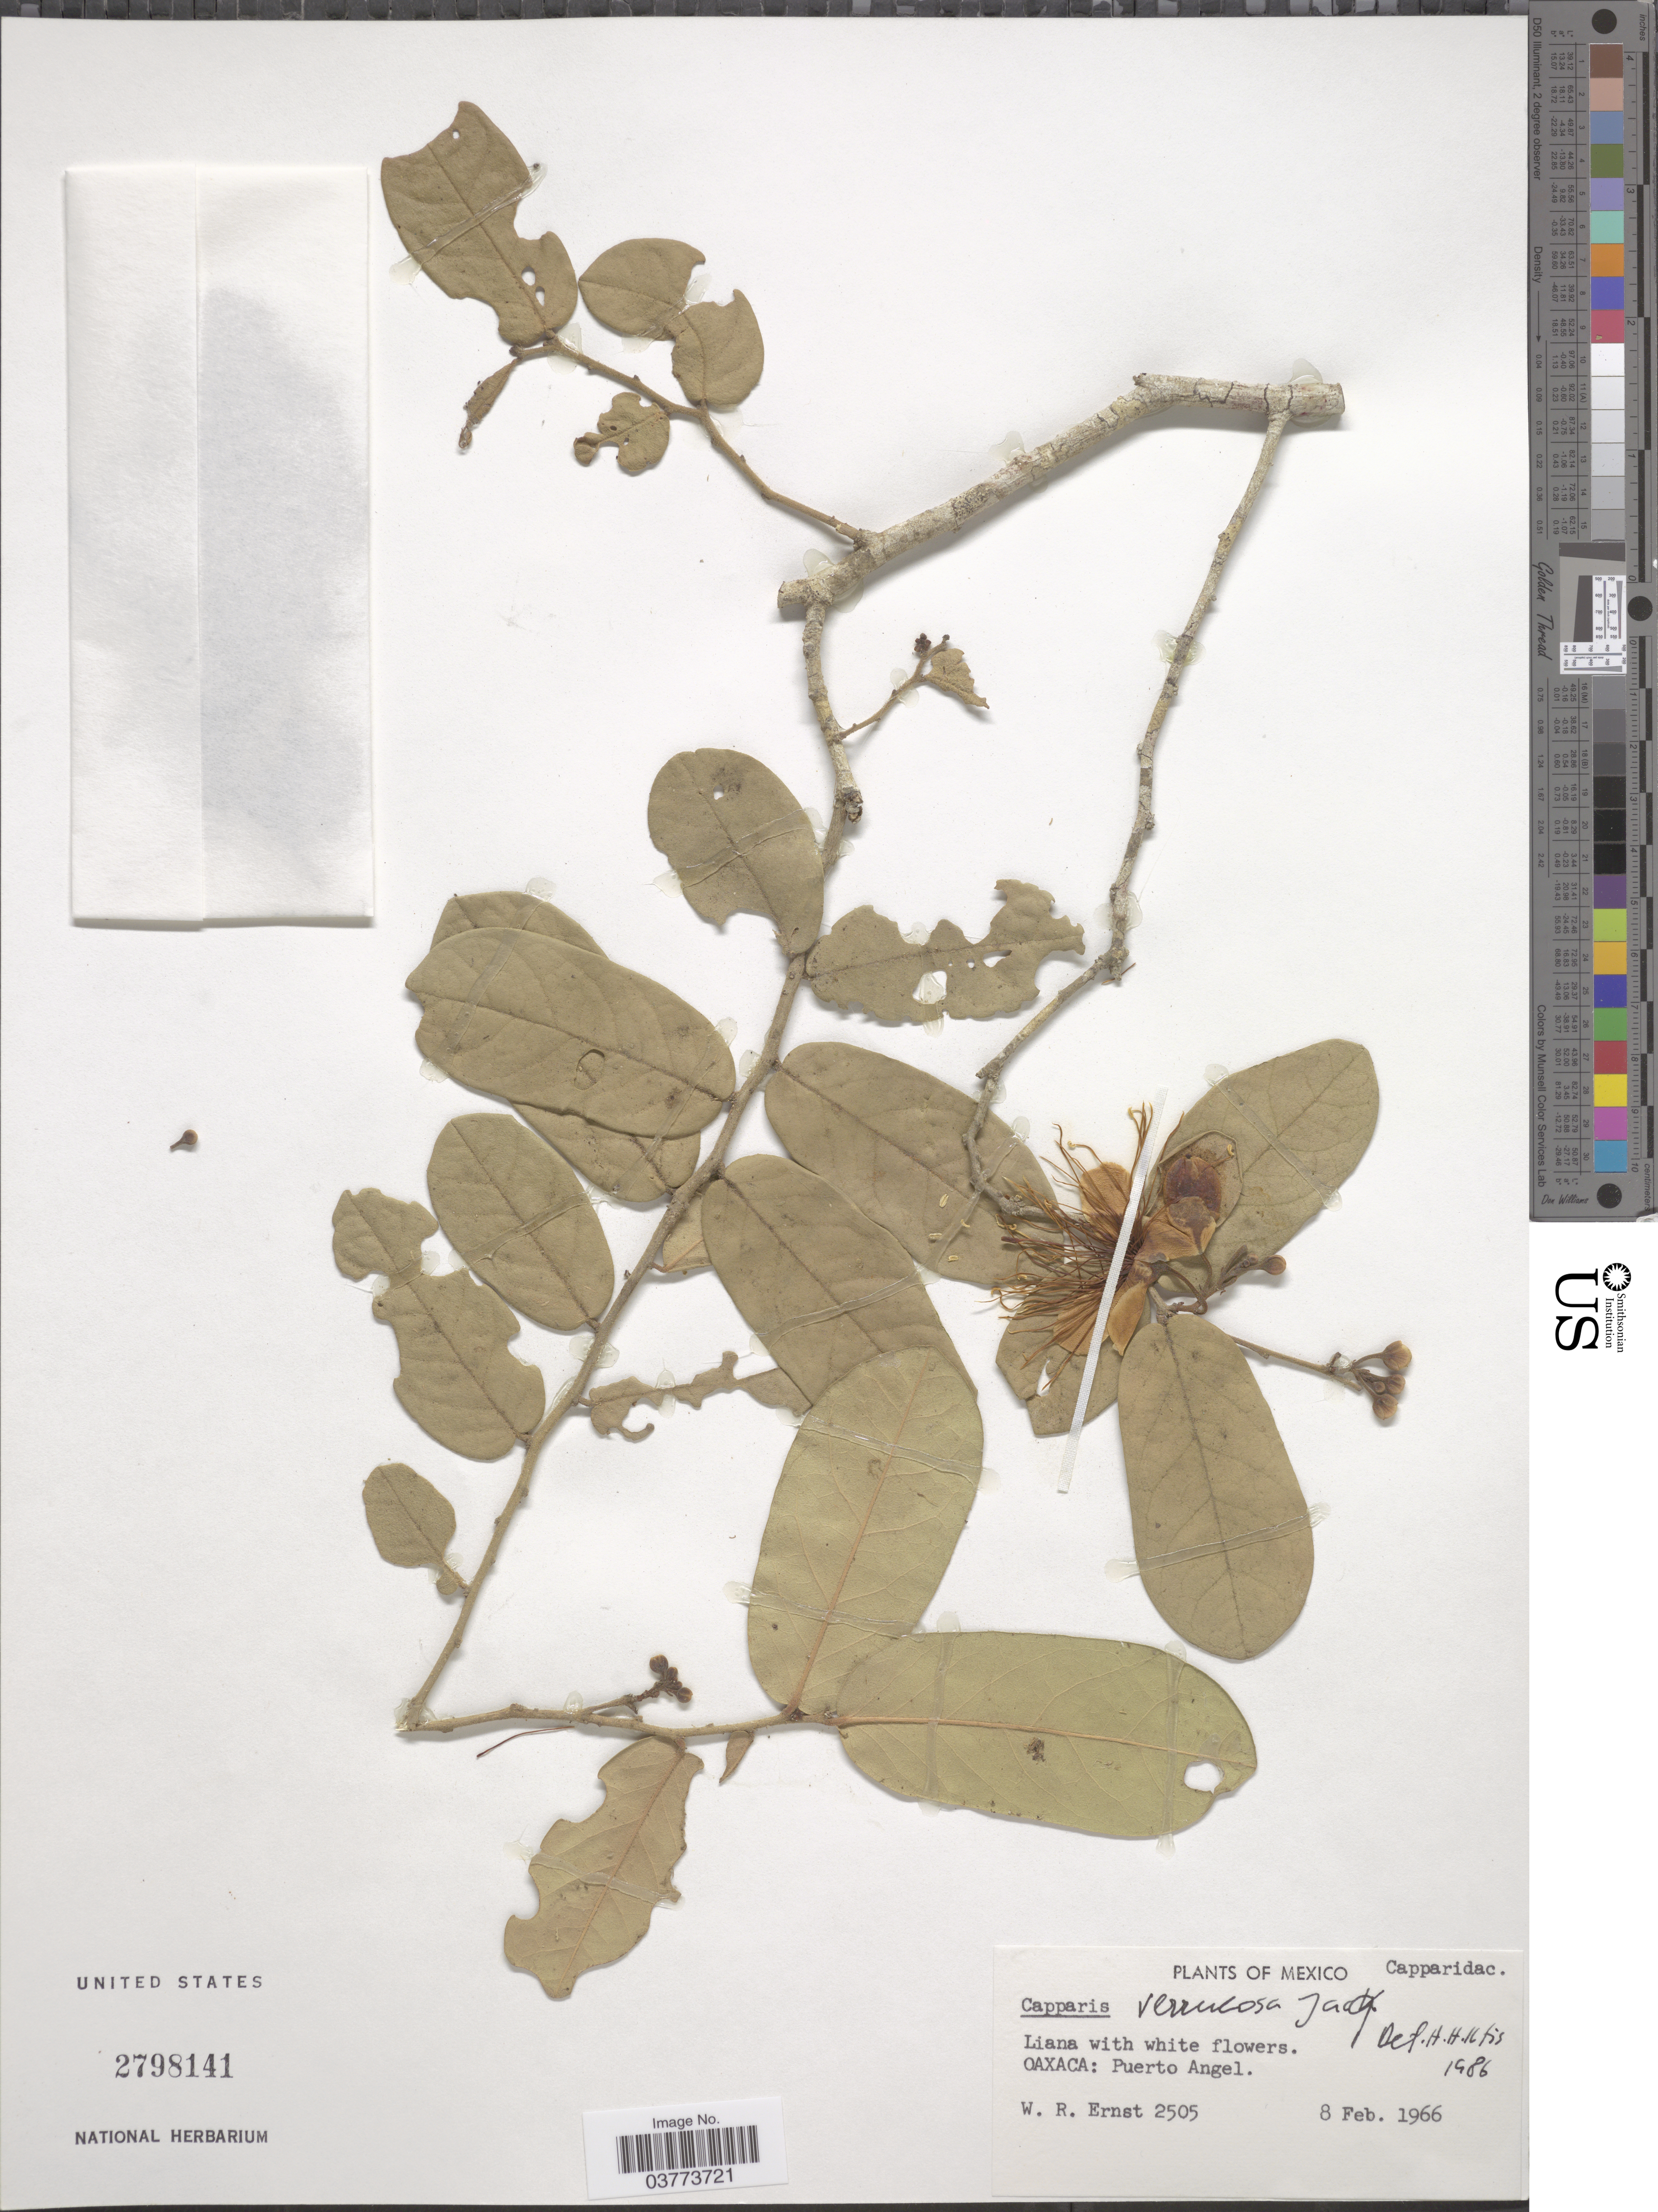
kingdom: Plantae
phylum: Tracheophyta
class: Magnoliopsida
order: Brassicales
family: Capparaceae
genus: Cynophalla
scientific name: Cynophalla verrucosa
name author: (Jacq.) J. Presl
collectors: W. R. Ernst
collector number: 2505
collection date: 1966-02-08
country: Mexico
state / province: Oaxaca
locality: Puerto Angel.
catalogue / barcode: US 2798141